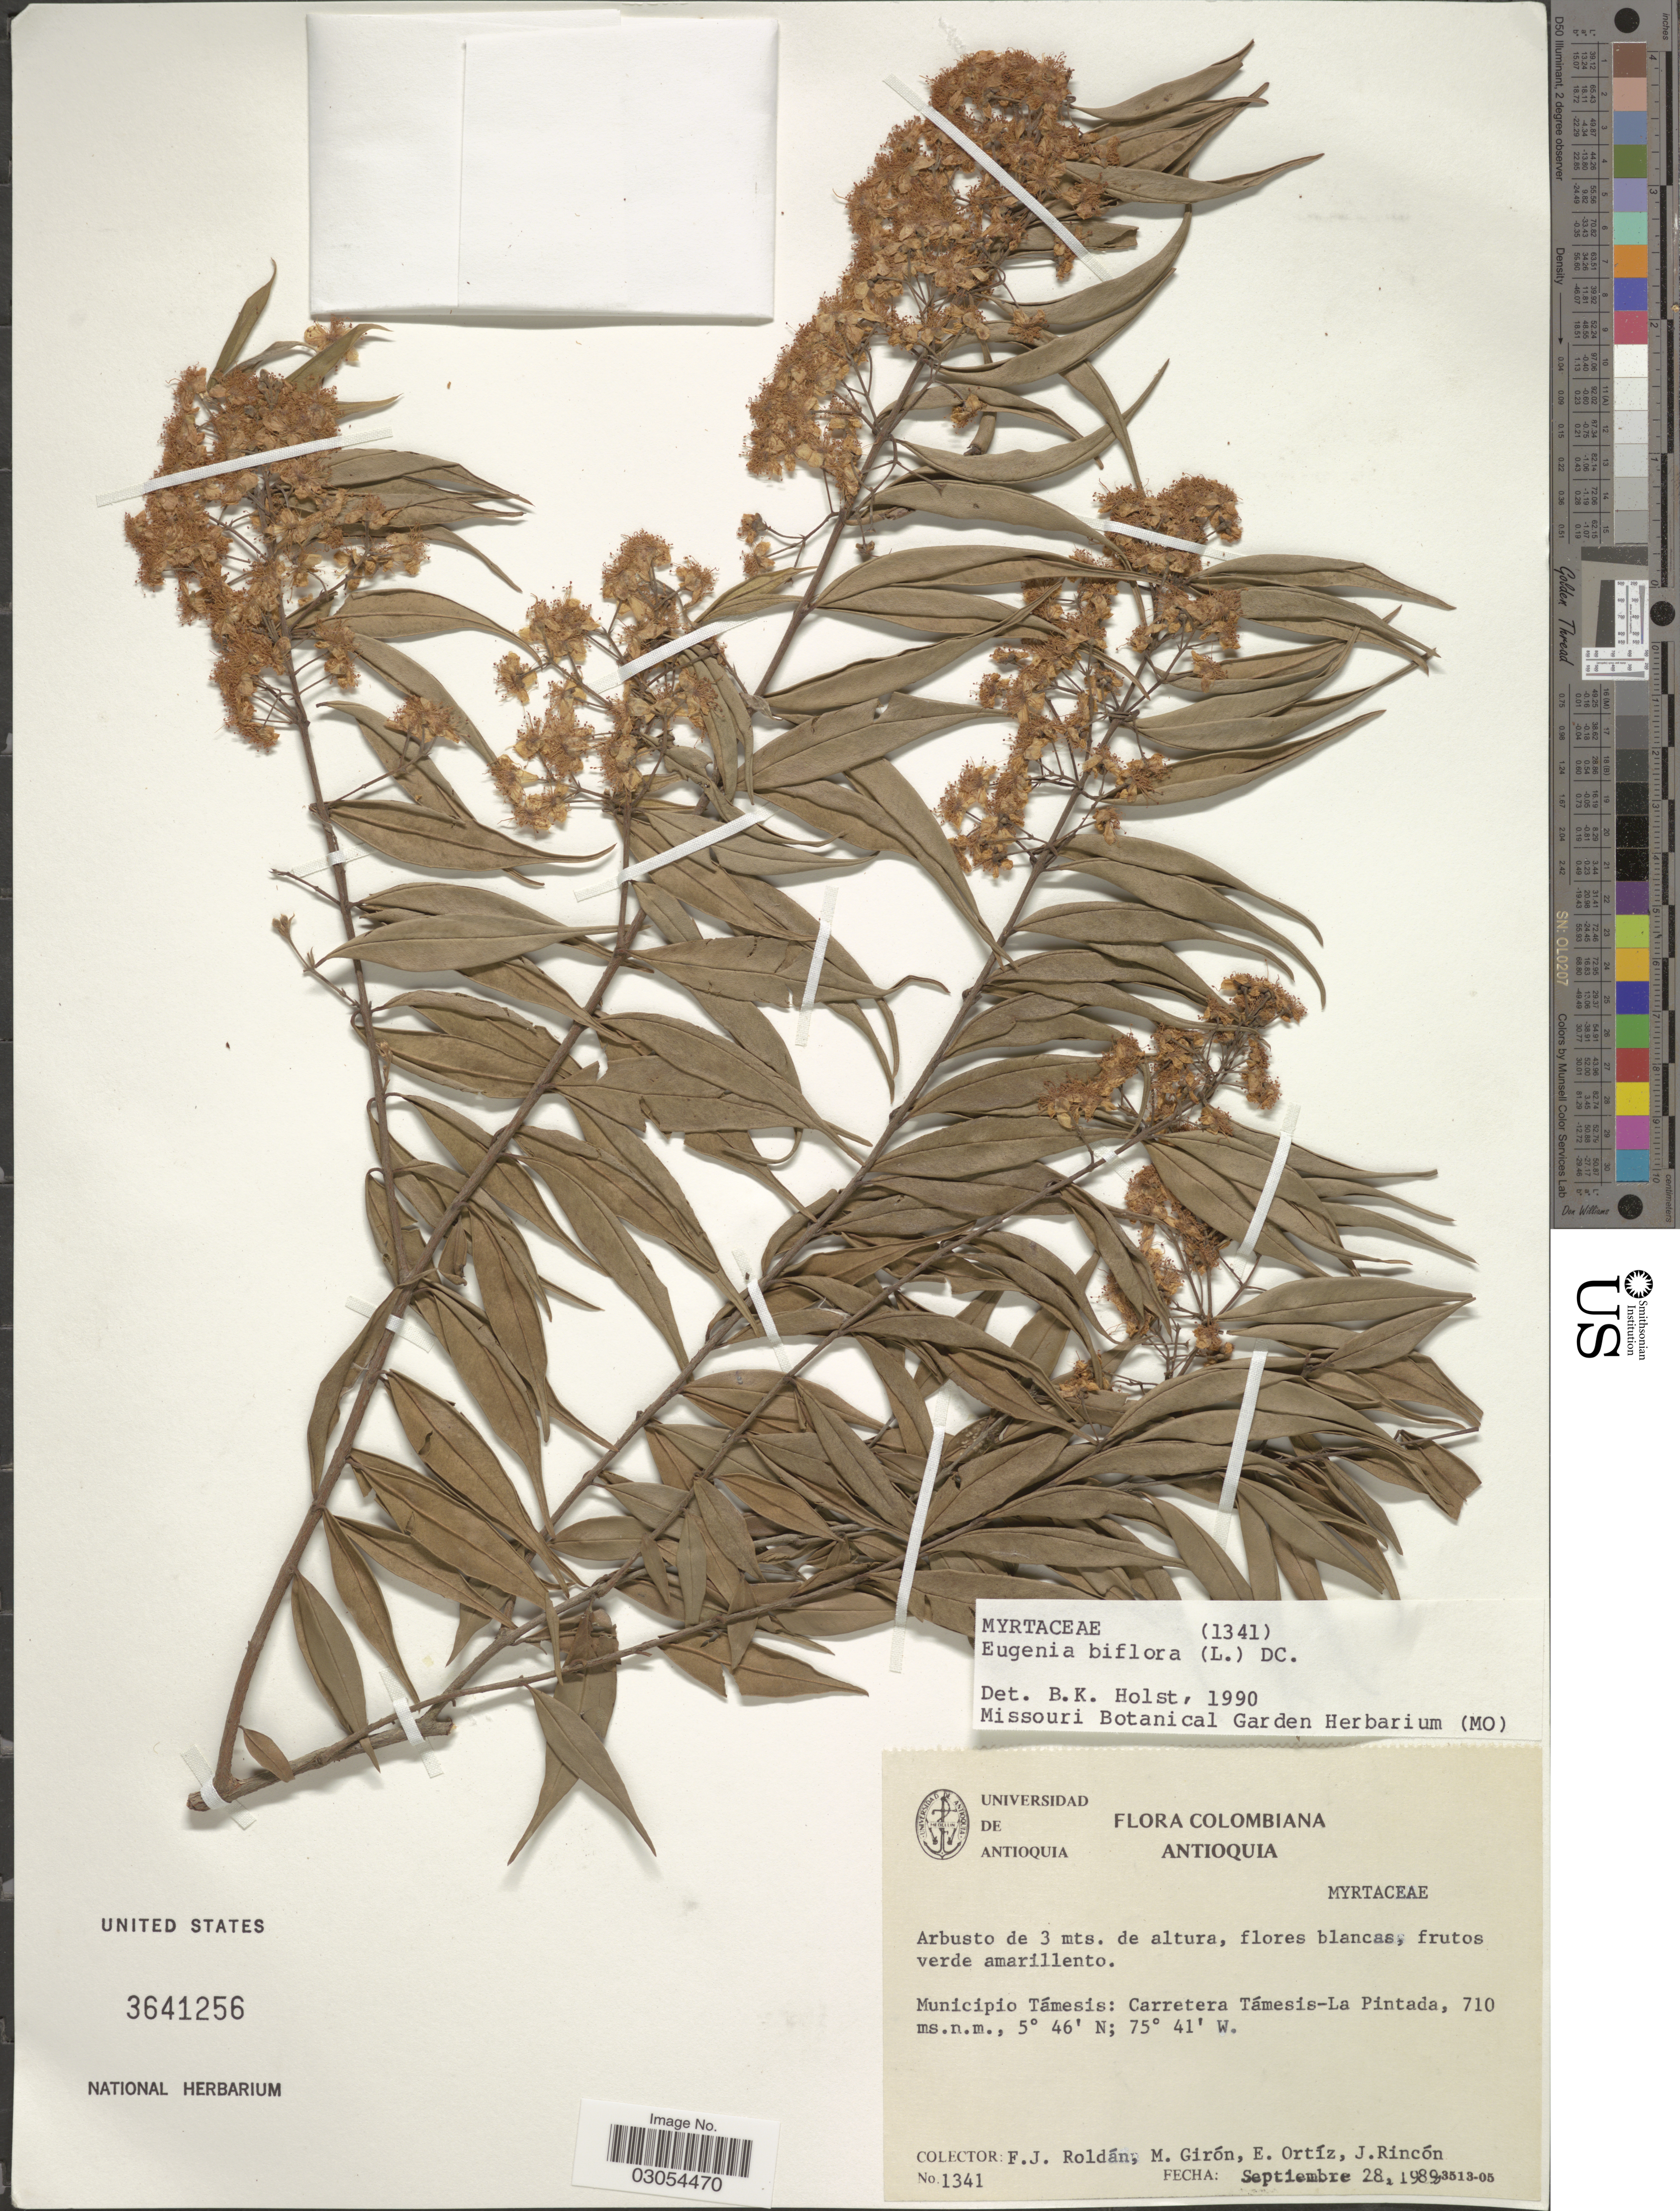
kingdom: Plantae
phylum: Tracheophyta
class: Magnoliopsida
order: Myrtales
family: Myrtaceae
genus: Eugenia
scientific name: Eugenia biflora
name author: (L.) DC.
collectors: F. J. Roldán, M. Girón, E. Ortíz & J. Rincón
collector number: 1341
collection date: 1989-09-28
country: Colombia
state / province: Antioquia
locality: Municipio Támesis: Carretera Támesis-La Pintada.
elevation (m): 710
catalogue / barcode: US 3641256